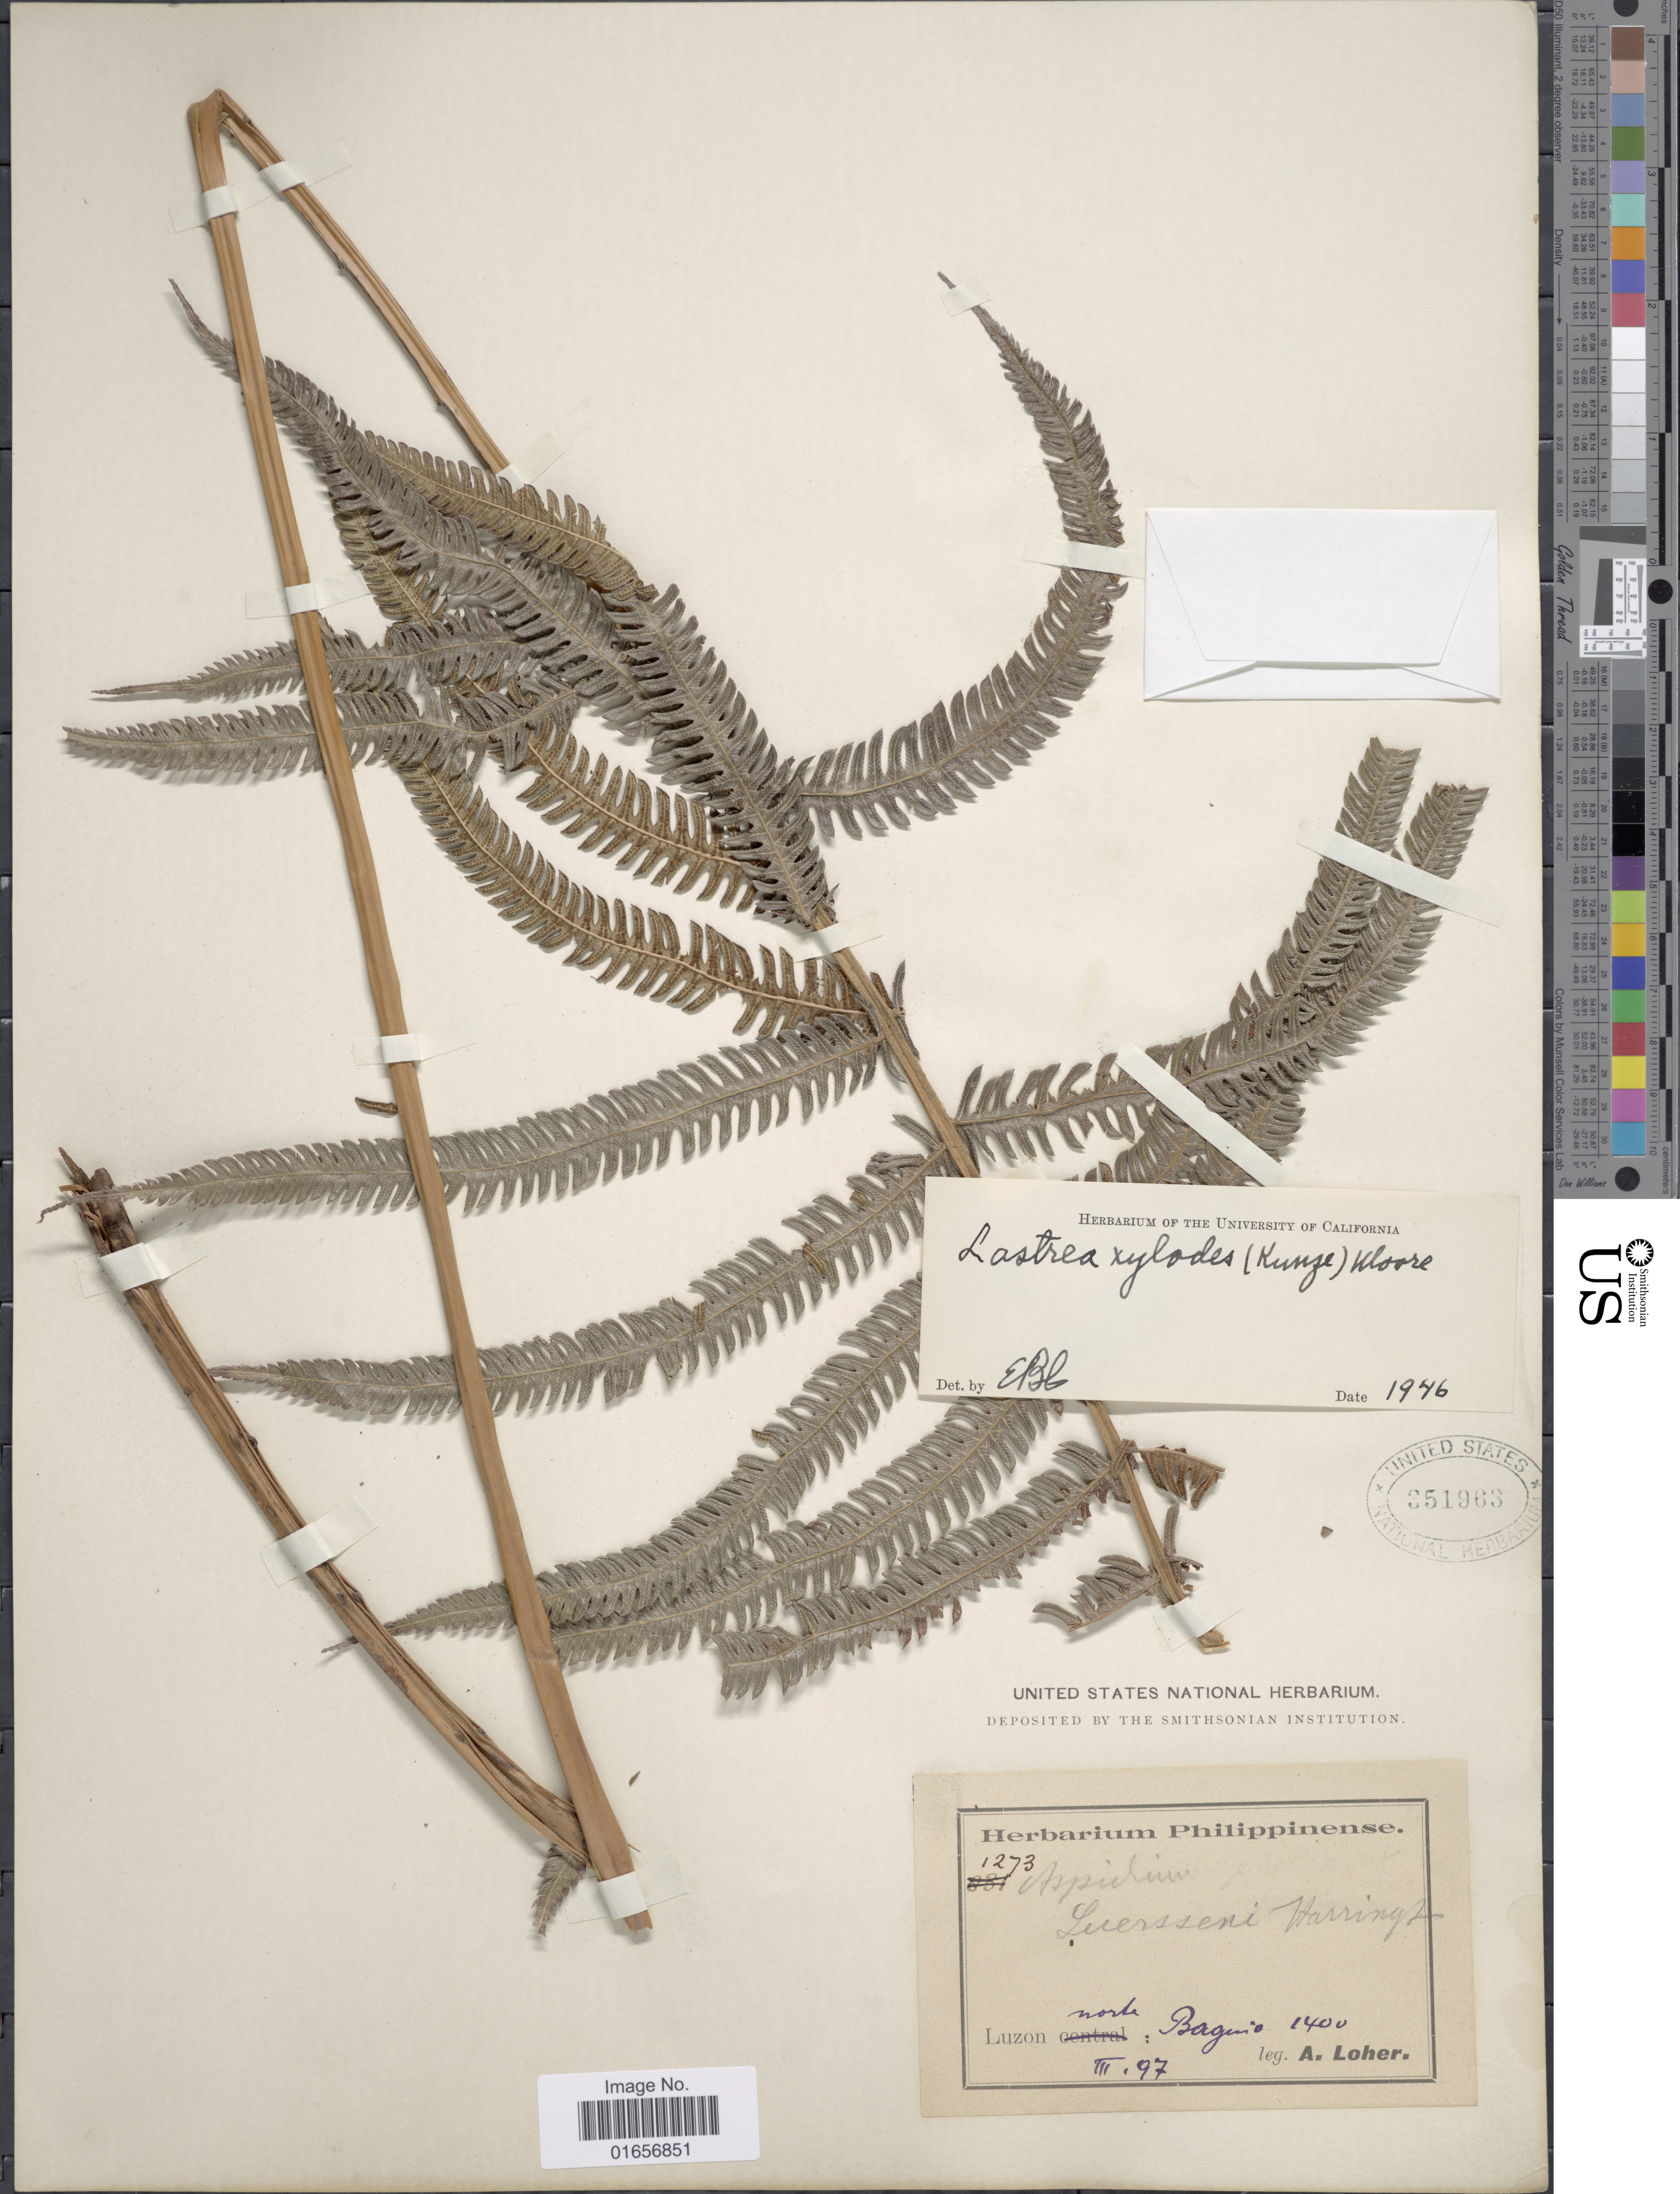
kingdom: Plantae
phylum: Tracheophyta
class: Polypodiopsida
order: Polypodiales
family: Thelypteridaceae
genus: Pseudocyclosorus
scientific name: Pseudocyclosorus tylodes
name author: (Kunze) Ching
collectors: A. Loher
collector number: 1273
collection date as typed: Transcribed d/m/y: /3/97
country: Philippines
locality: Luzon norte: Baguio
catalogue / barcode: US 351963